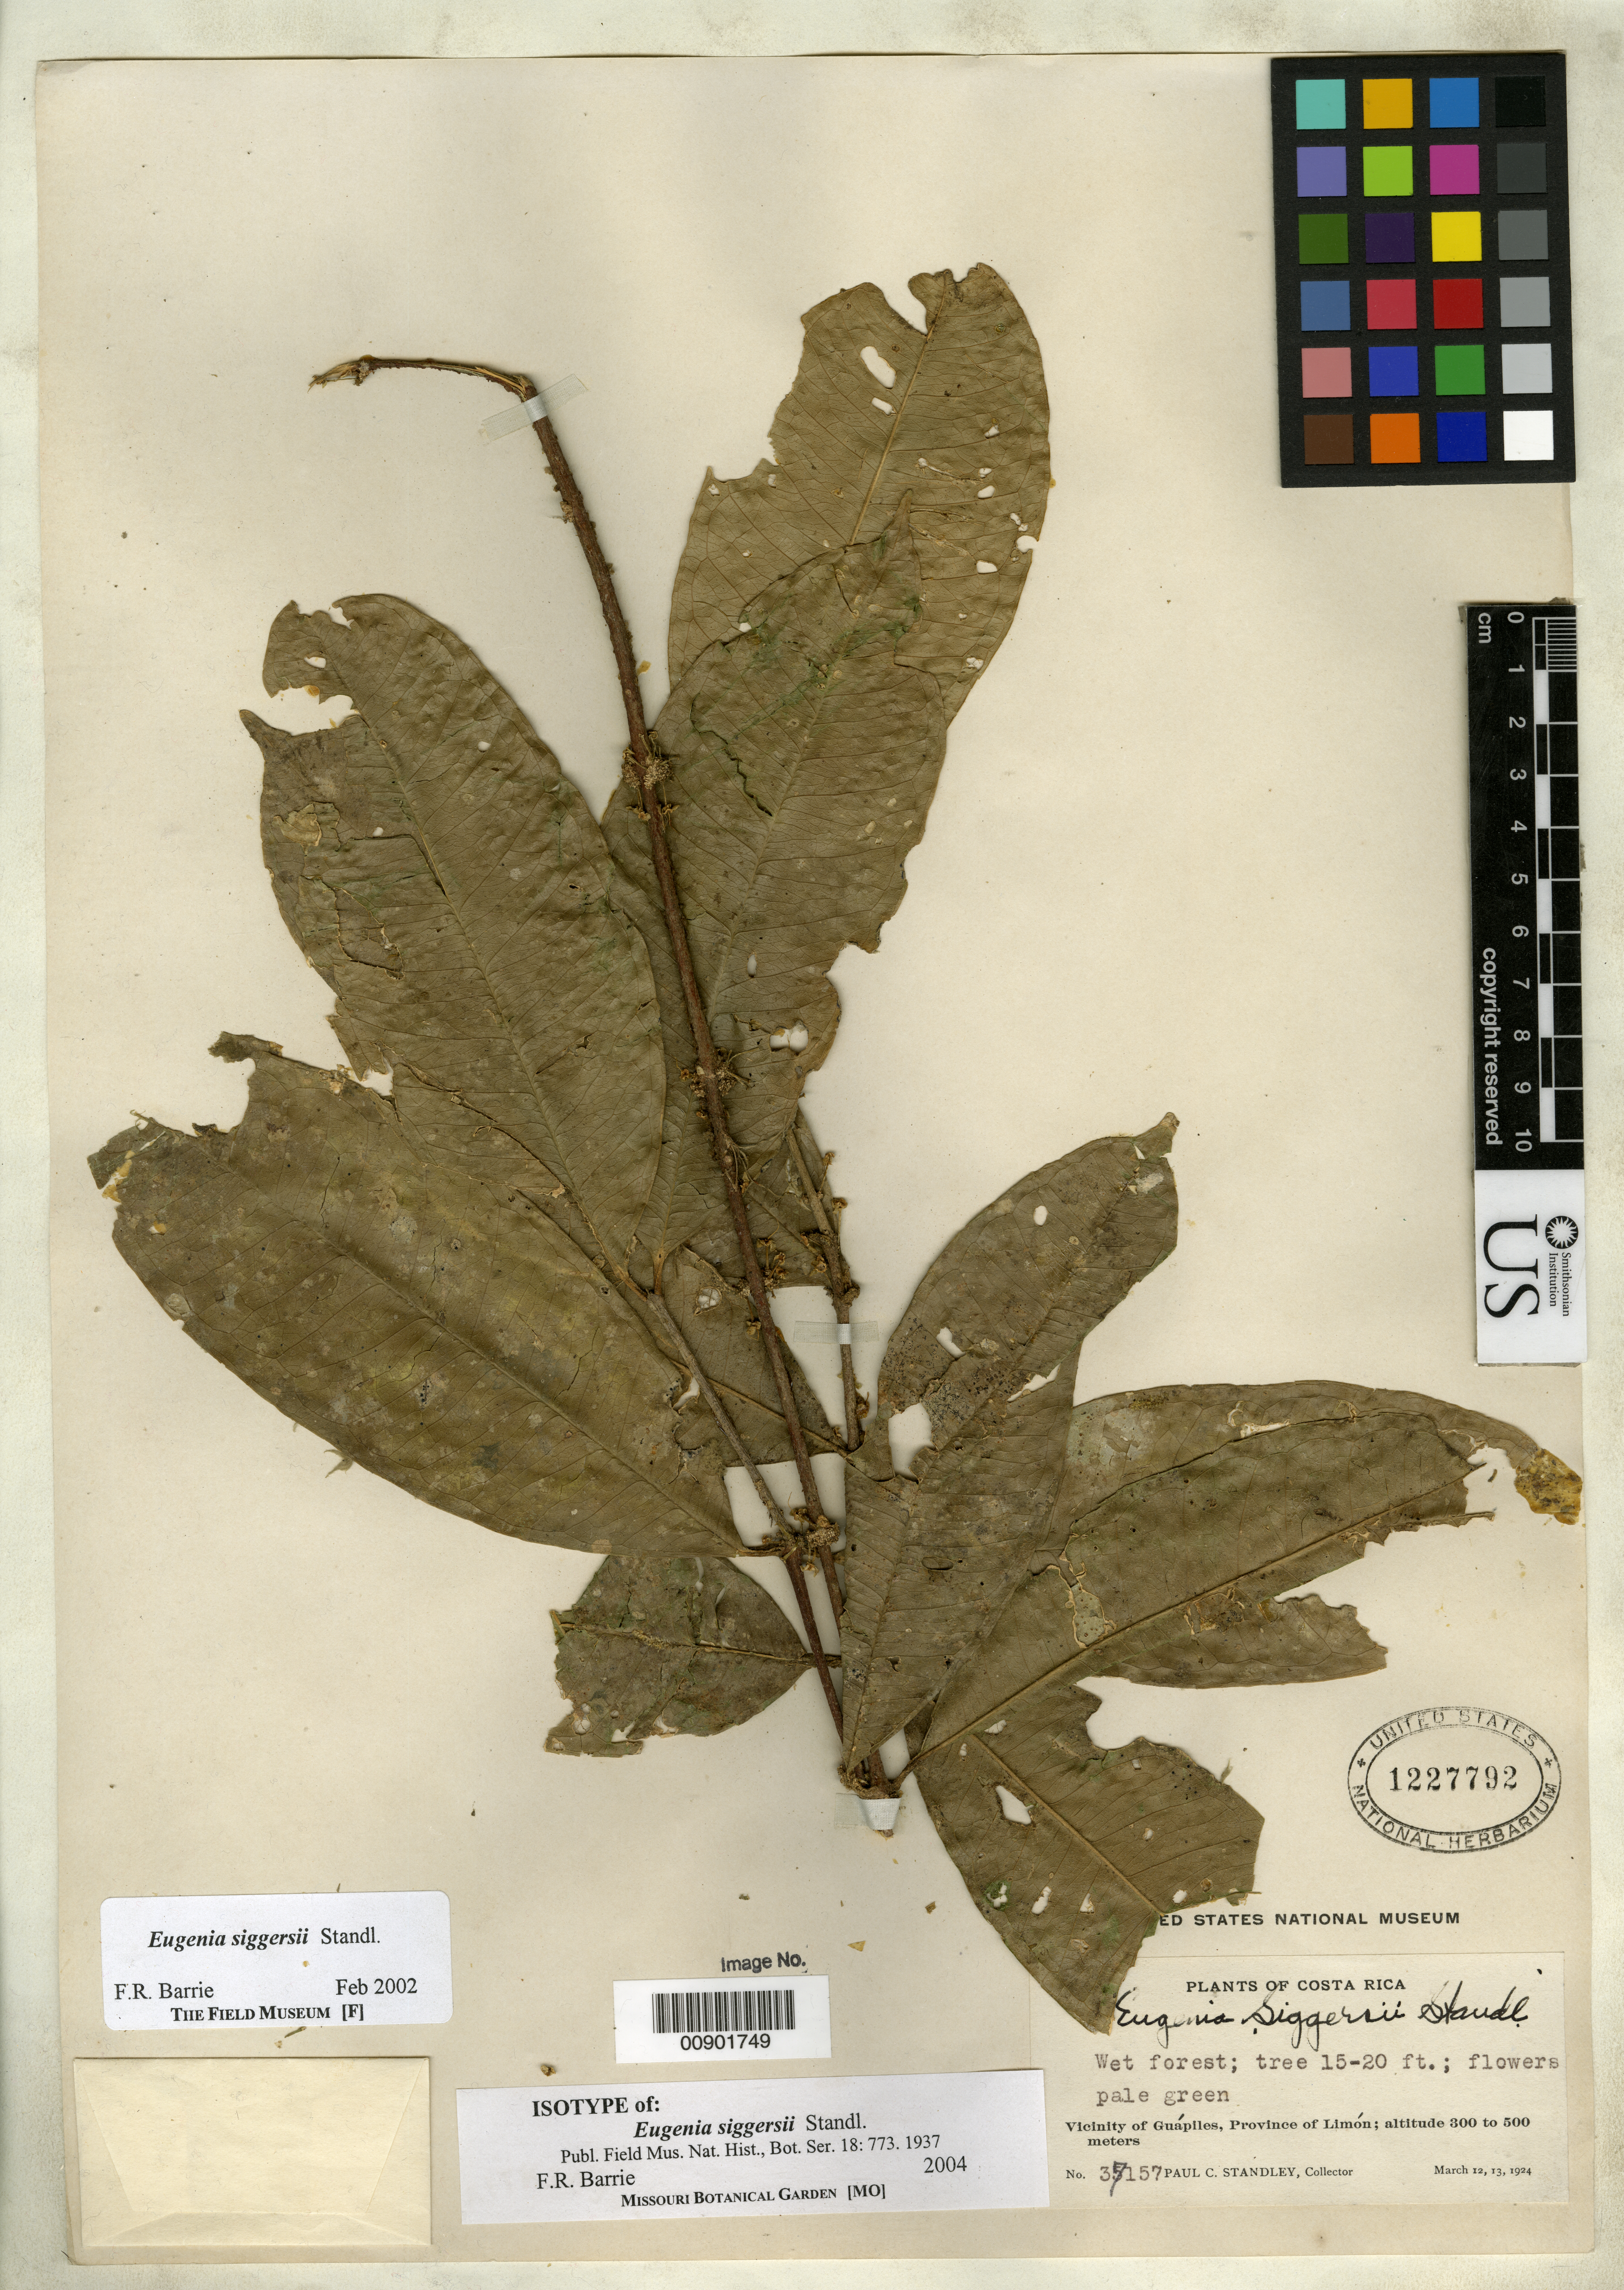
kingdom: Plantae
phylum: Tracheophyta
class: Magnoliopsida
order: Myrtales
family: Myrtaceae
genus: Eugenia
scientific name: Eugenia siggersii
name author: Standl.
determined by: Barrie, F. R.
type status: Isotype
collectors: P. C. Standley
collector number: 37157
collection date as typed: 12 Mar 1924 and 13 Mar 1924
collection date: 1924-03-12,1924-03-13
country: Costa Rica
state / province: Limón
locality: Vicinity of Guápiles, Province of Limón.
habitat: Wet forest.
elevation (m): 300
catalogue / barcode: US 1227792